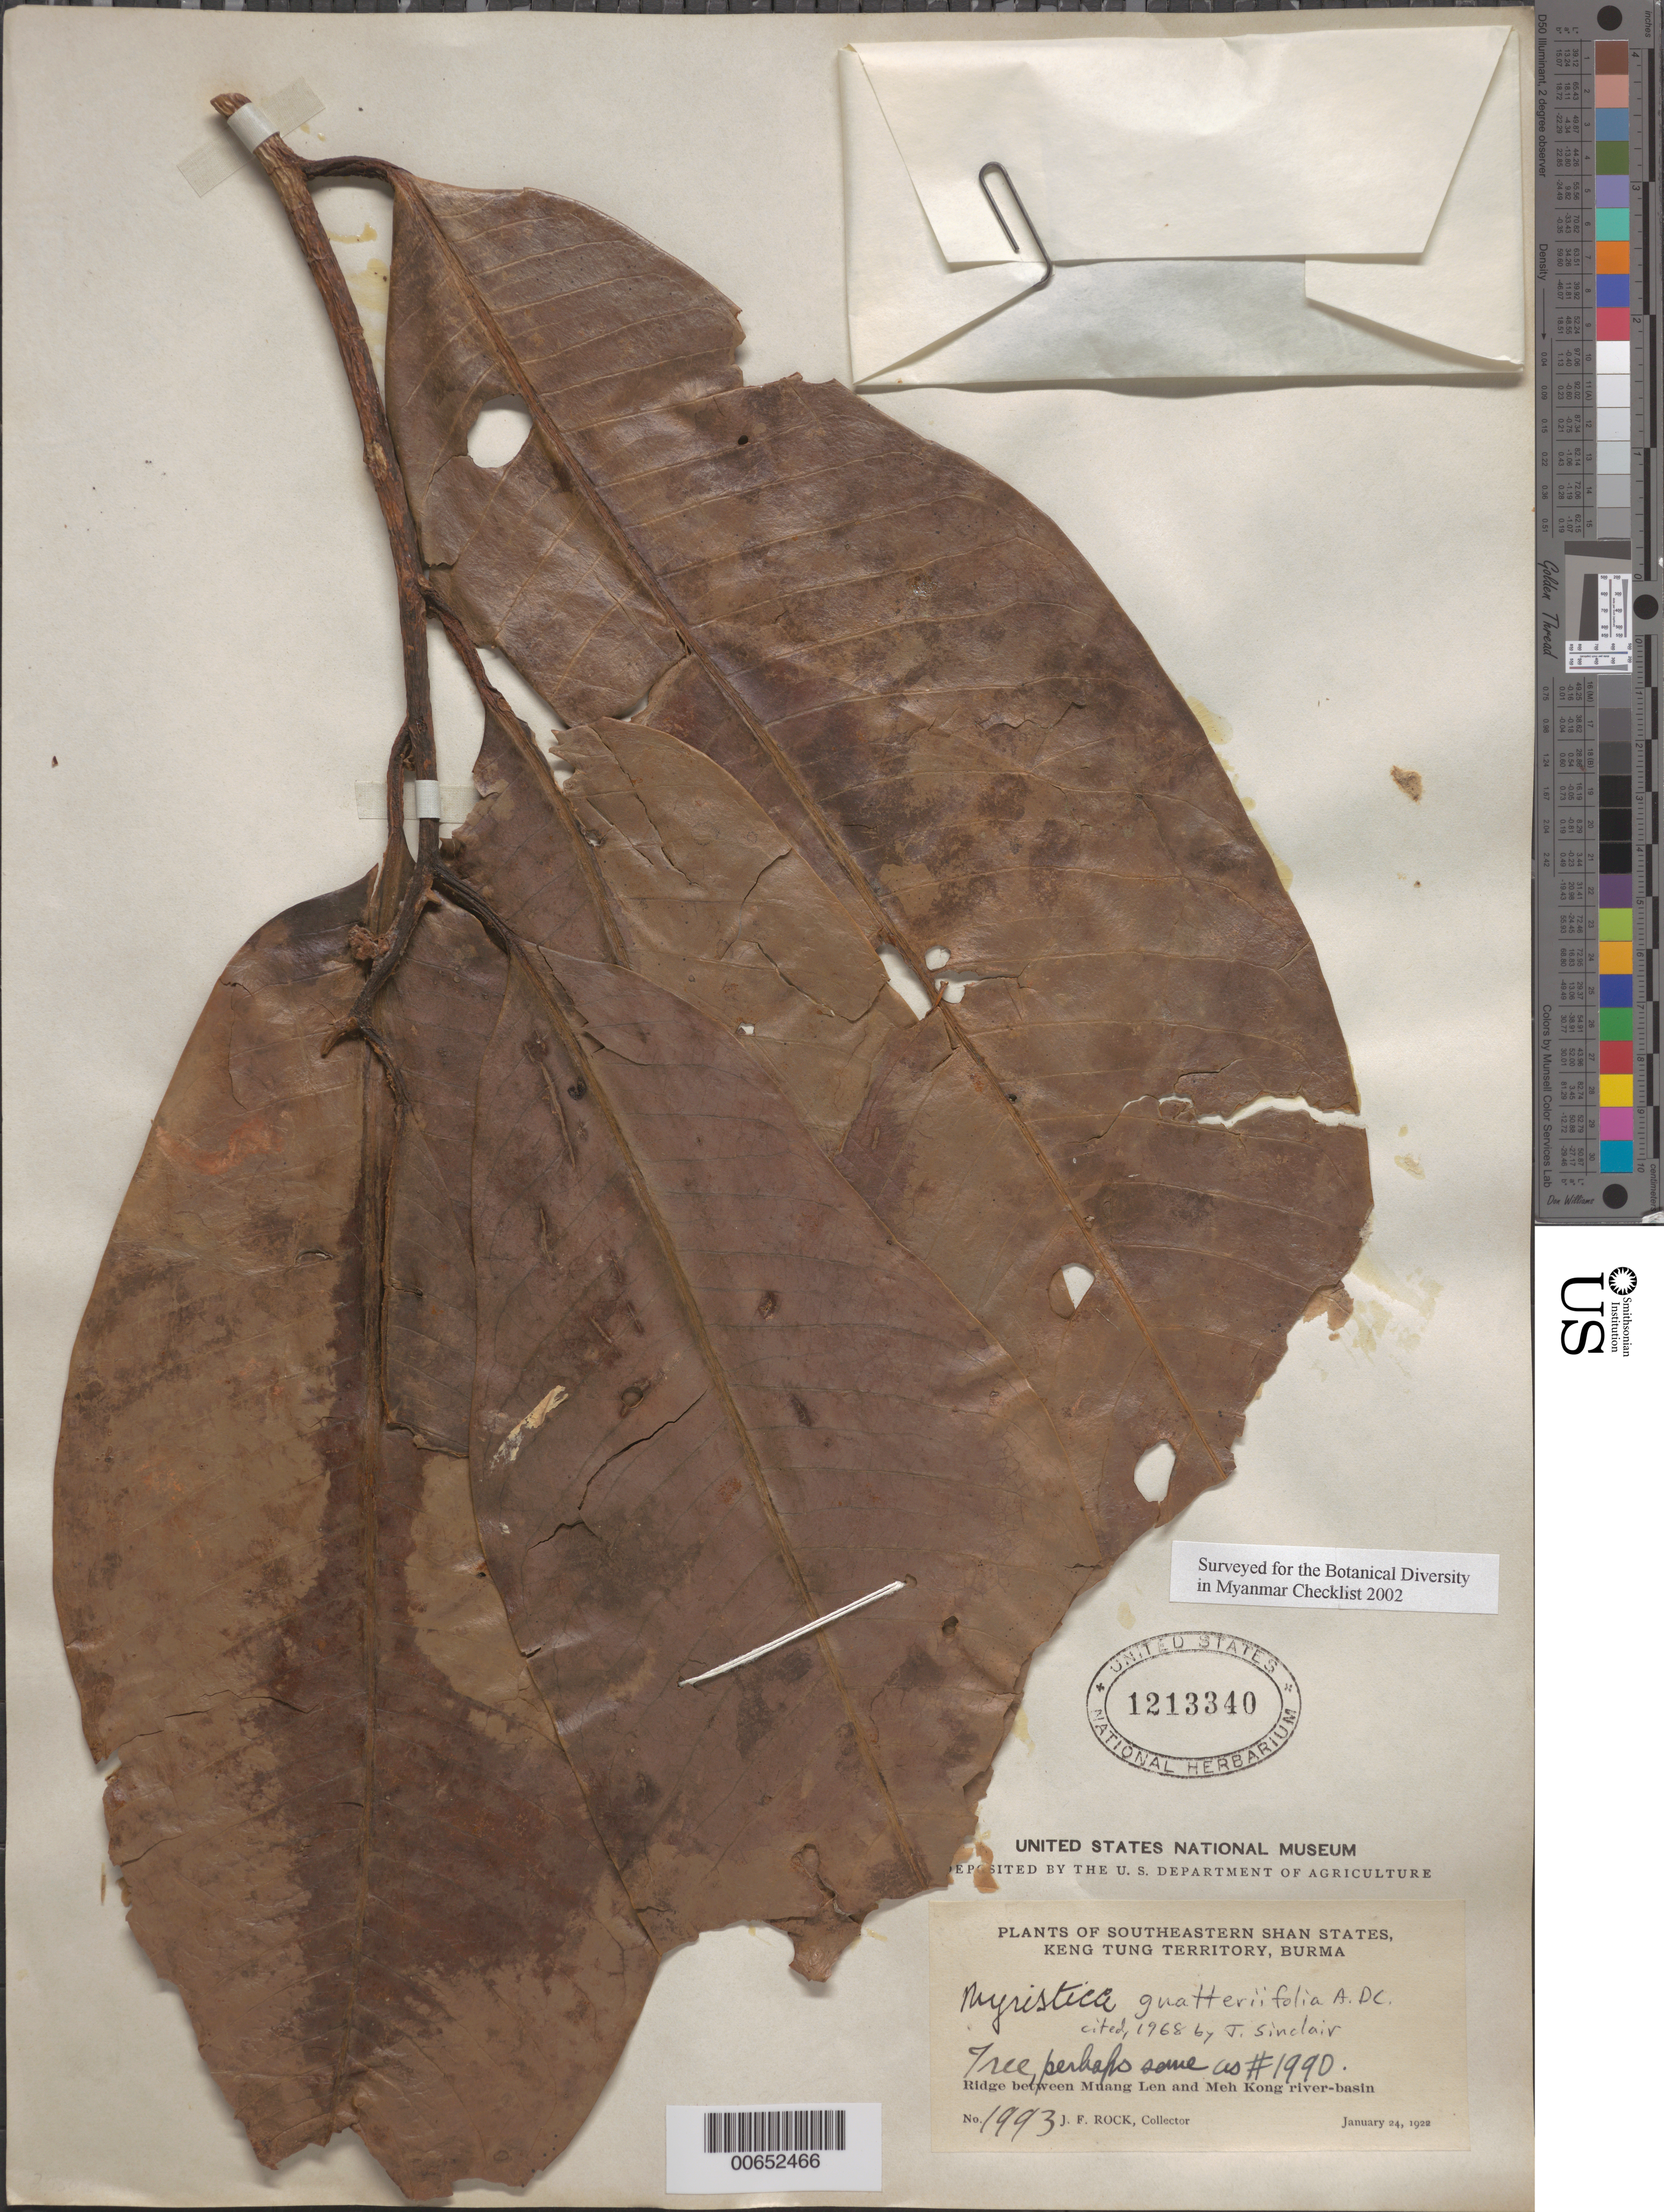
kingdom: Plantae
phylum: Tracheophyta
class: Magnoliopsida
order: Magnoliales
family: Myristicaceae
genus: Myristica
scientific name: Myristica guatteriifolia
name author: A. DC.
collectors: J. F. Rock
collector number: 1993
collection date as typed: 24 Jan 1922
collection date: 1922-01-24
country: Myanmar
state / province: Shan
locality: Keng Tung Territory, ridge between Muang Len and Meh Lui Kong river basin.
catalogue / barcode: US 1213340